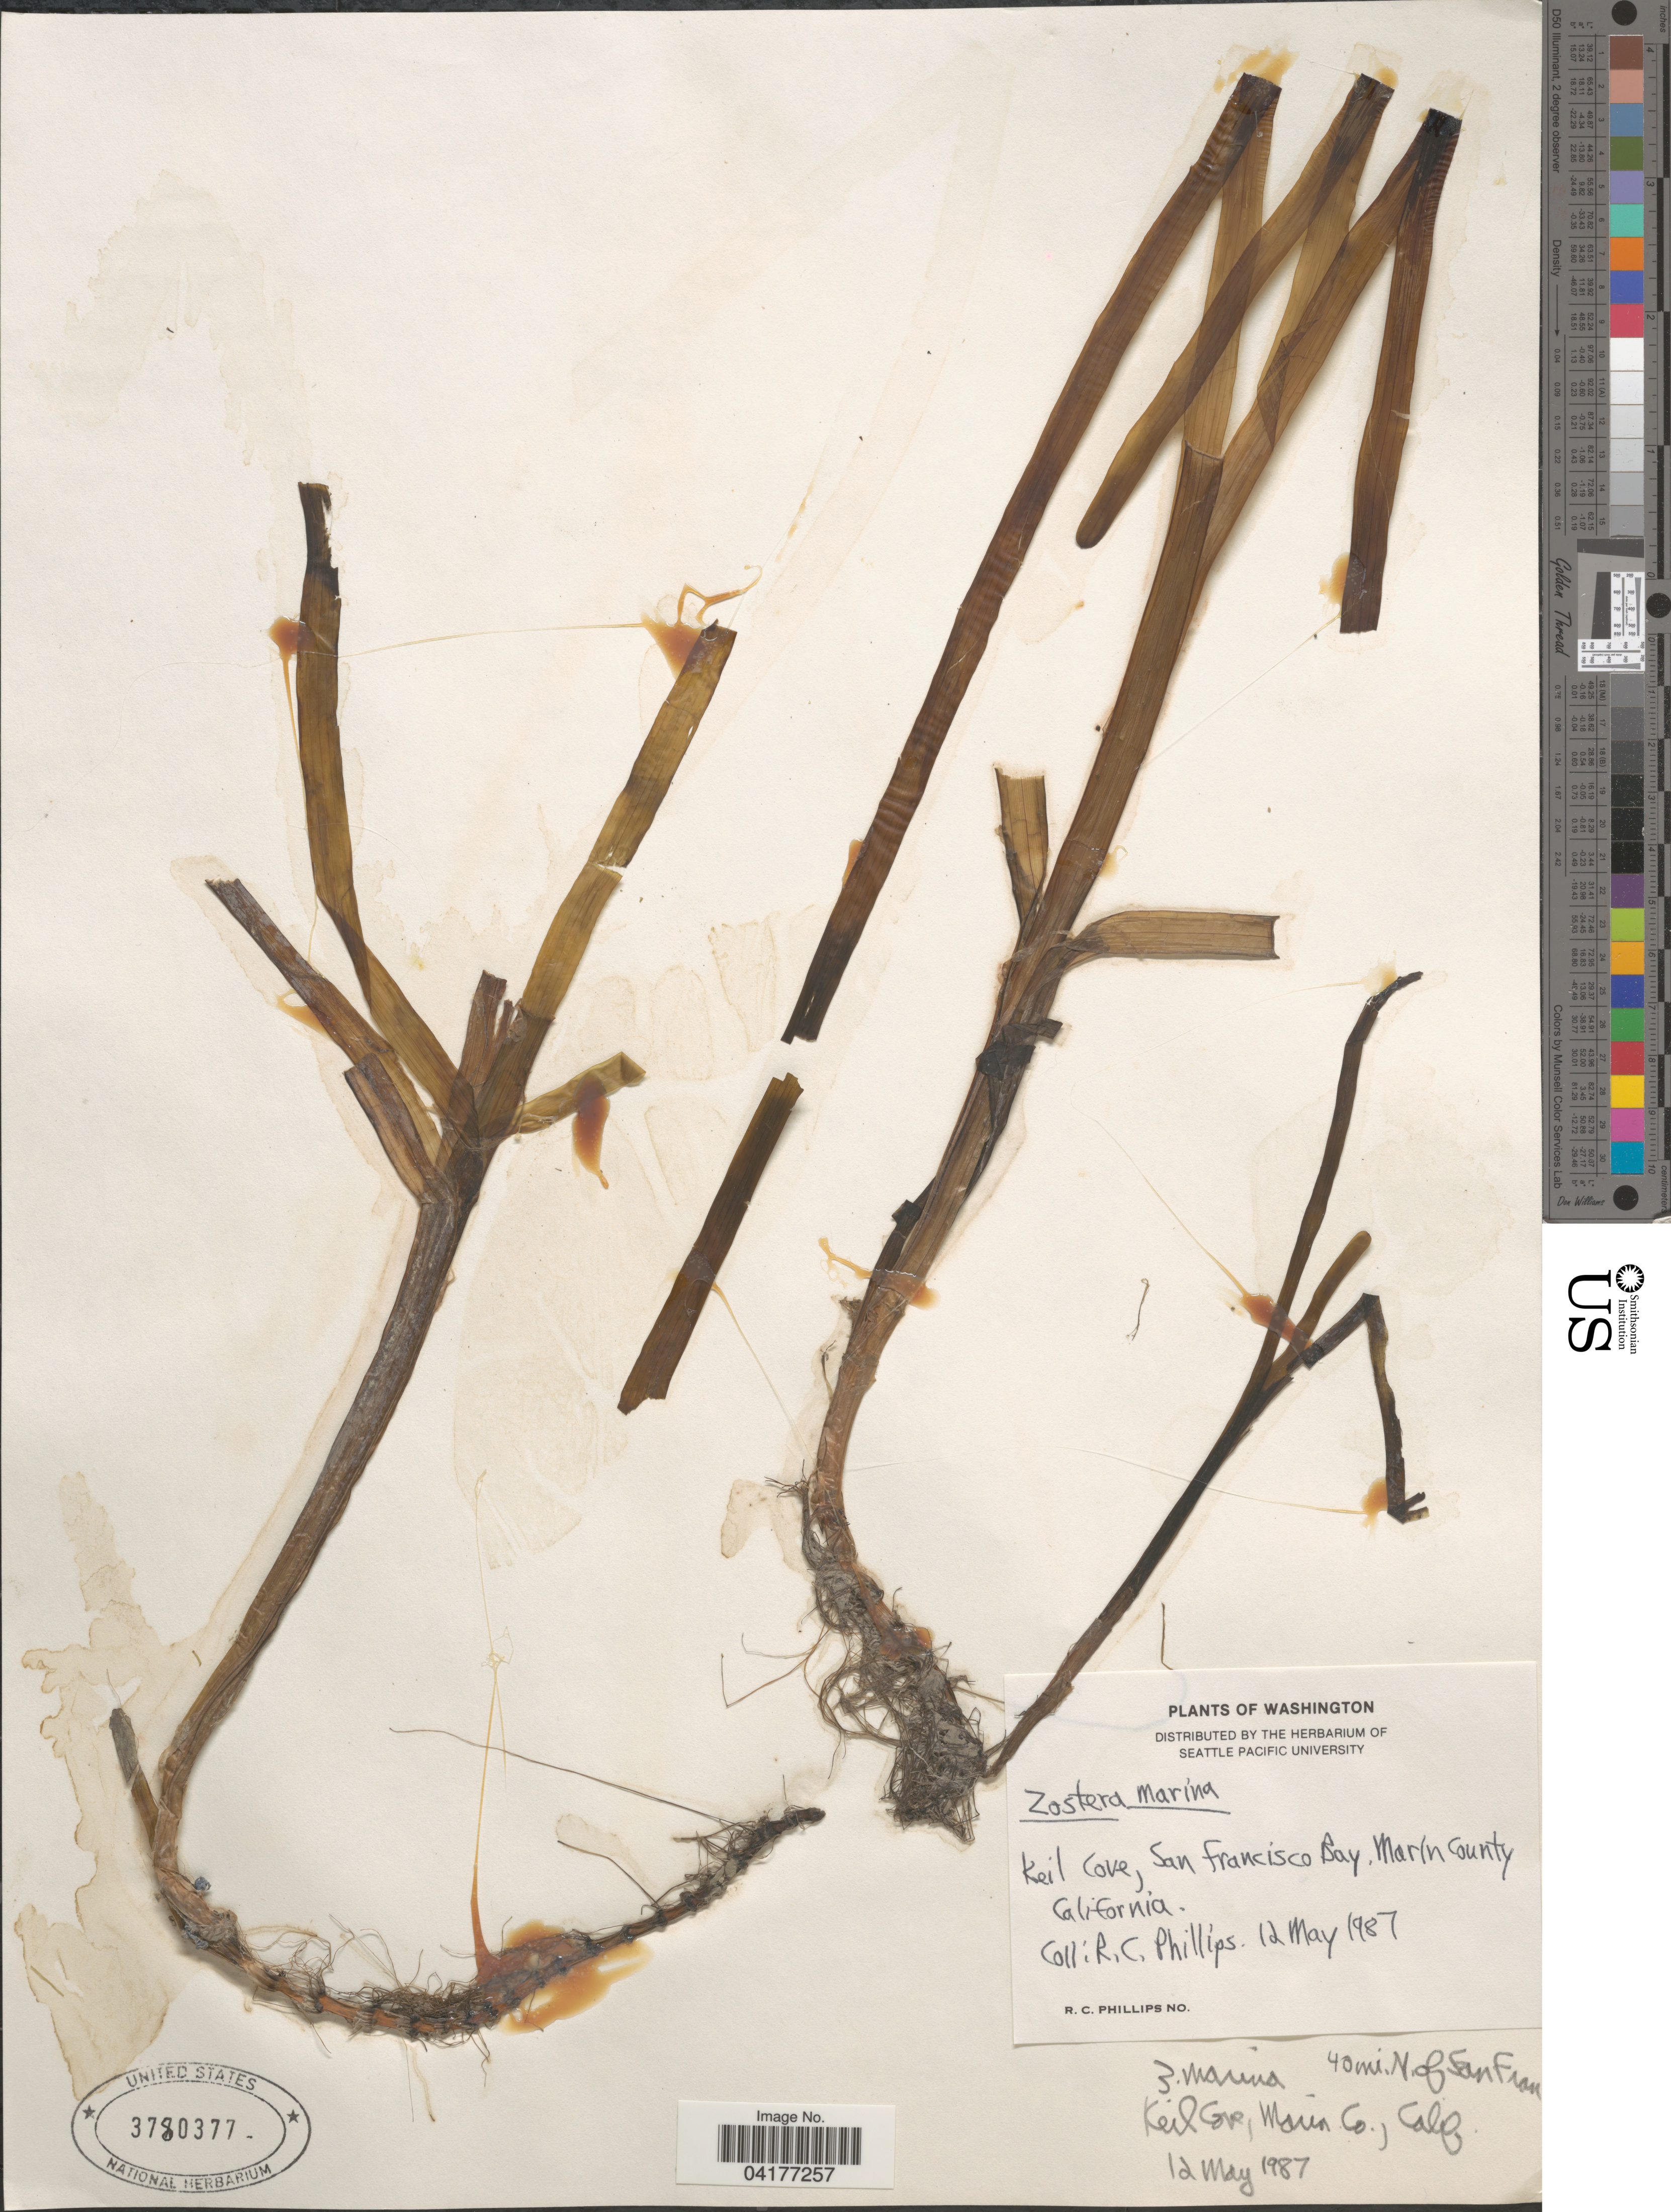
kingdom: Plantae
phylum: Tracheophyta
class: Liliopsida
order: Alismatales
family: Zosteraceae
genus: Zostera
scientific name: Zostera marina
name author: L.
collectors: R. C. Phillips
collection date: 1987-05-12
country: United States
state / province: California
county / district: Marin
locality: Keil Cove, San Francisco Bay. Marin County. 40 mi. N. of San Fran.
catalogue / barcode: US 3780377